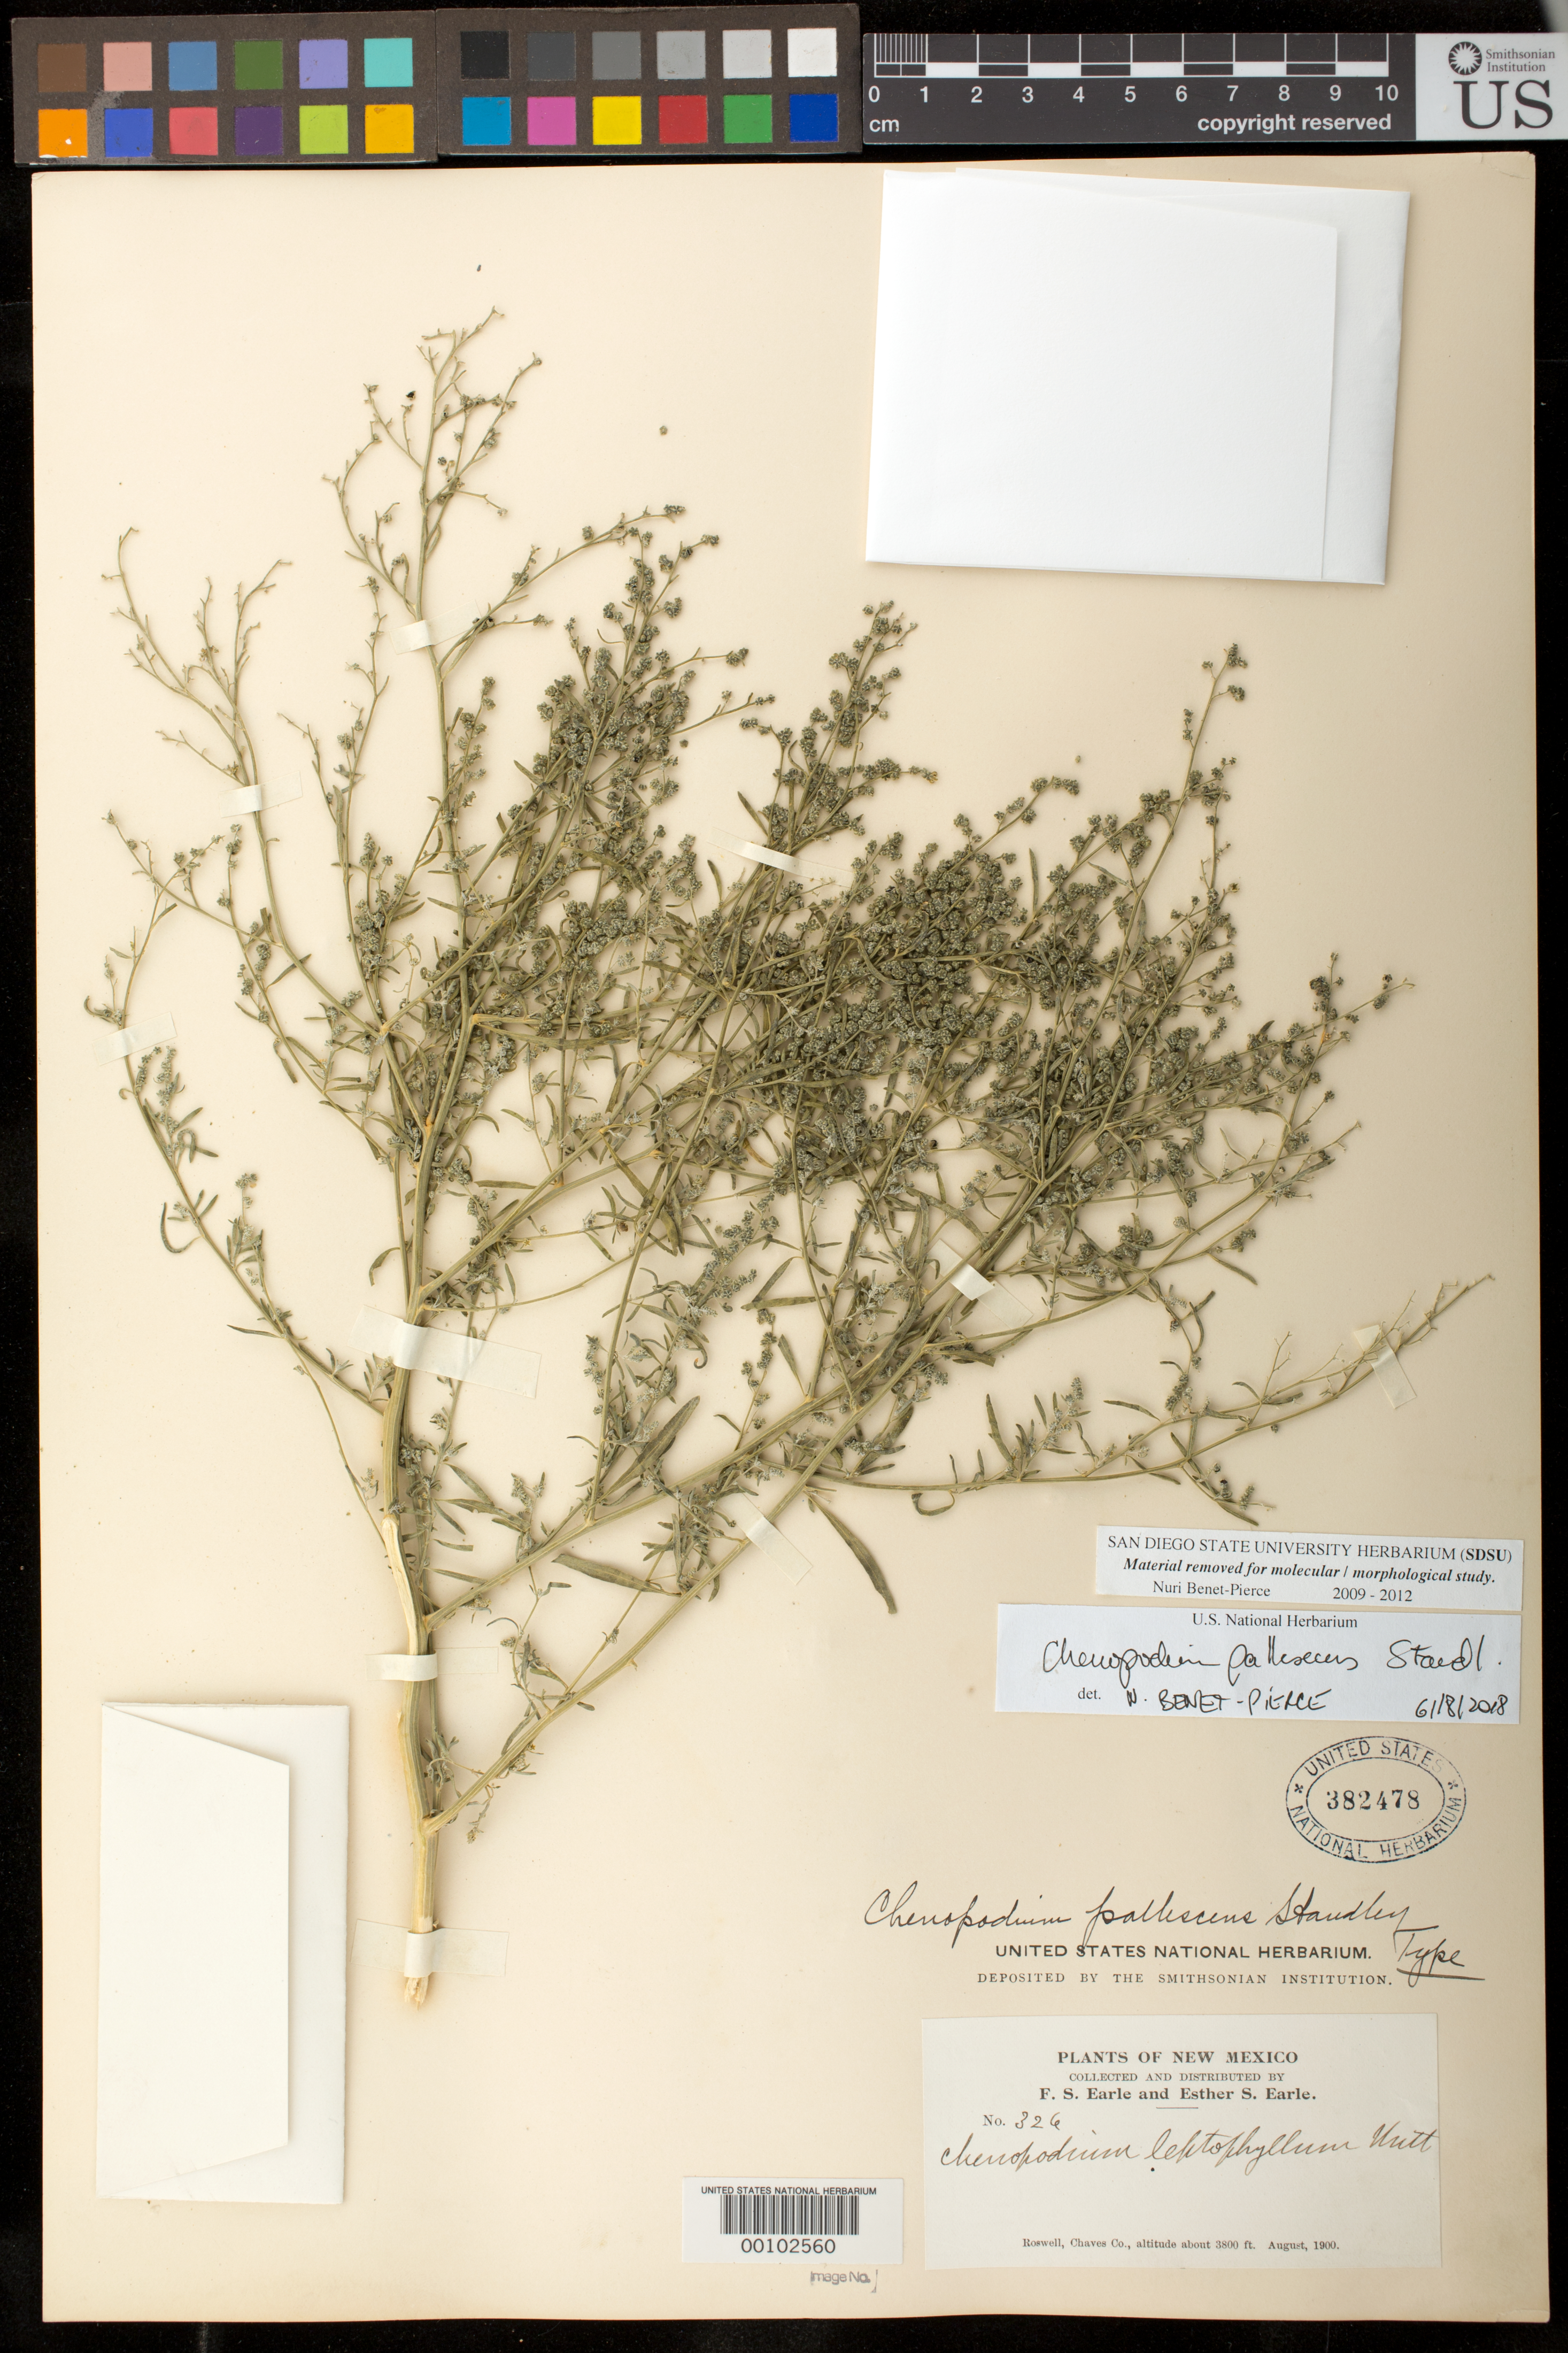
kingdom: Plantae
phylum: Tracheophyta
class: Magnoliopsida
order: Caryophyllales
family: Amaranthaceae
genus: Chenopodium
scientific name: Chenopodium pallescens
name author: Standl.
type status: Holotype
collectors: F. S. Earle & E. S. Earle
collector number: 326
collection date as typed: Aug 1900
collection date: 1900-08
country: United States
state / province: New Mexico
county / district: Chaves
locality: Near Roswell.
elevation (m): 1140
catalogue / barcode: US 382478